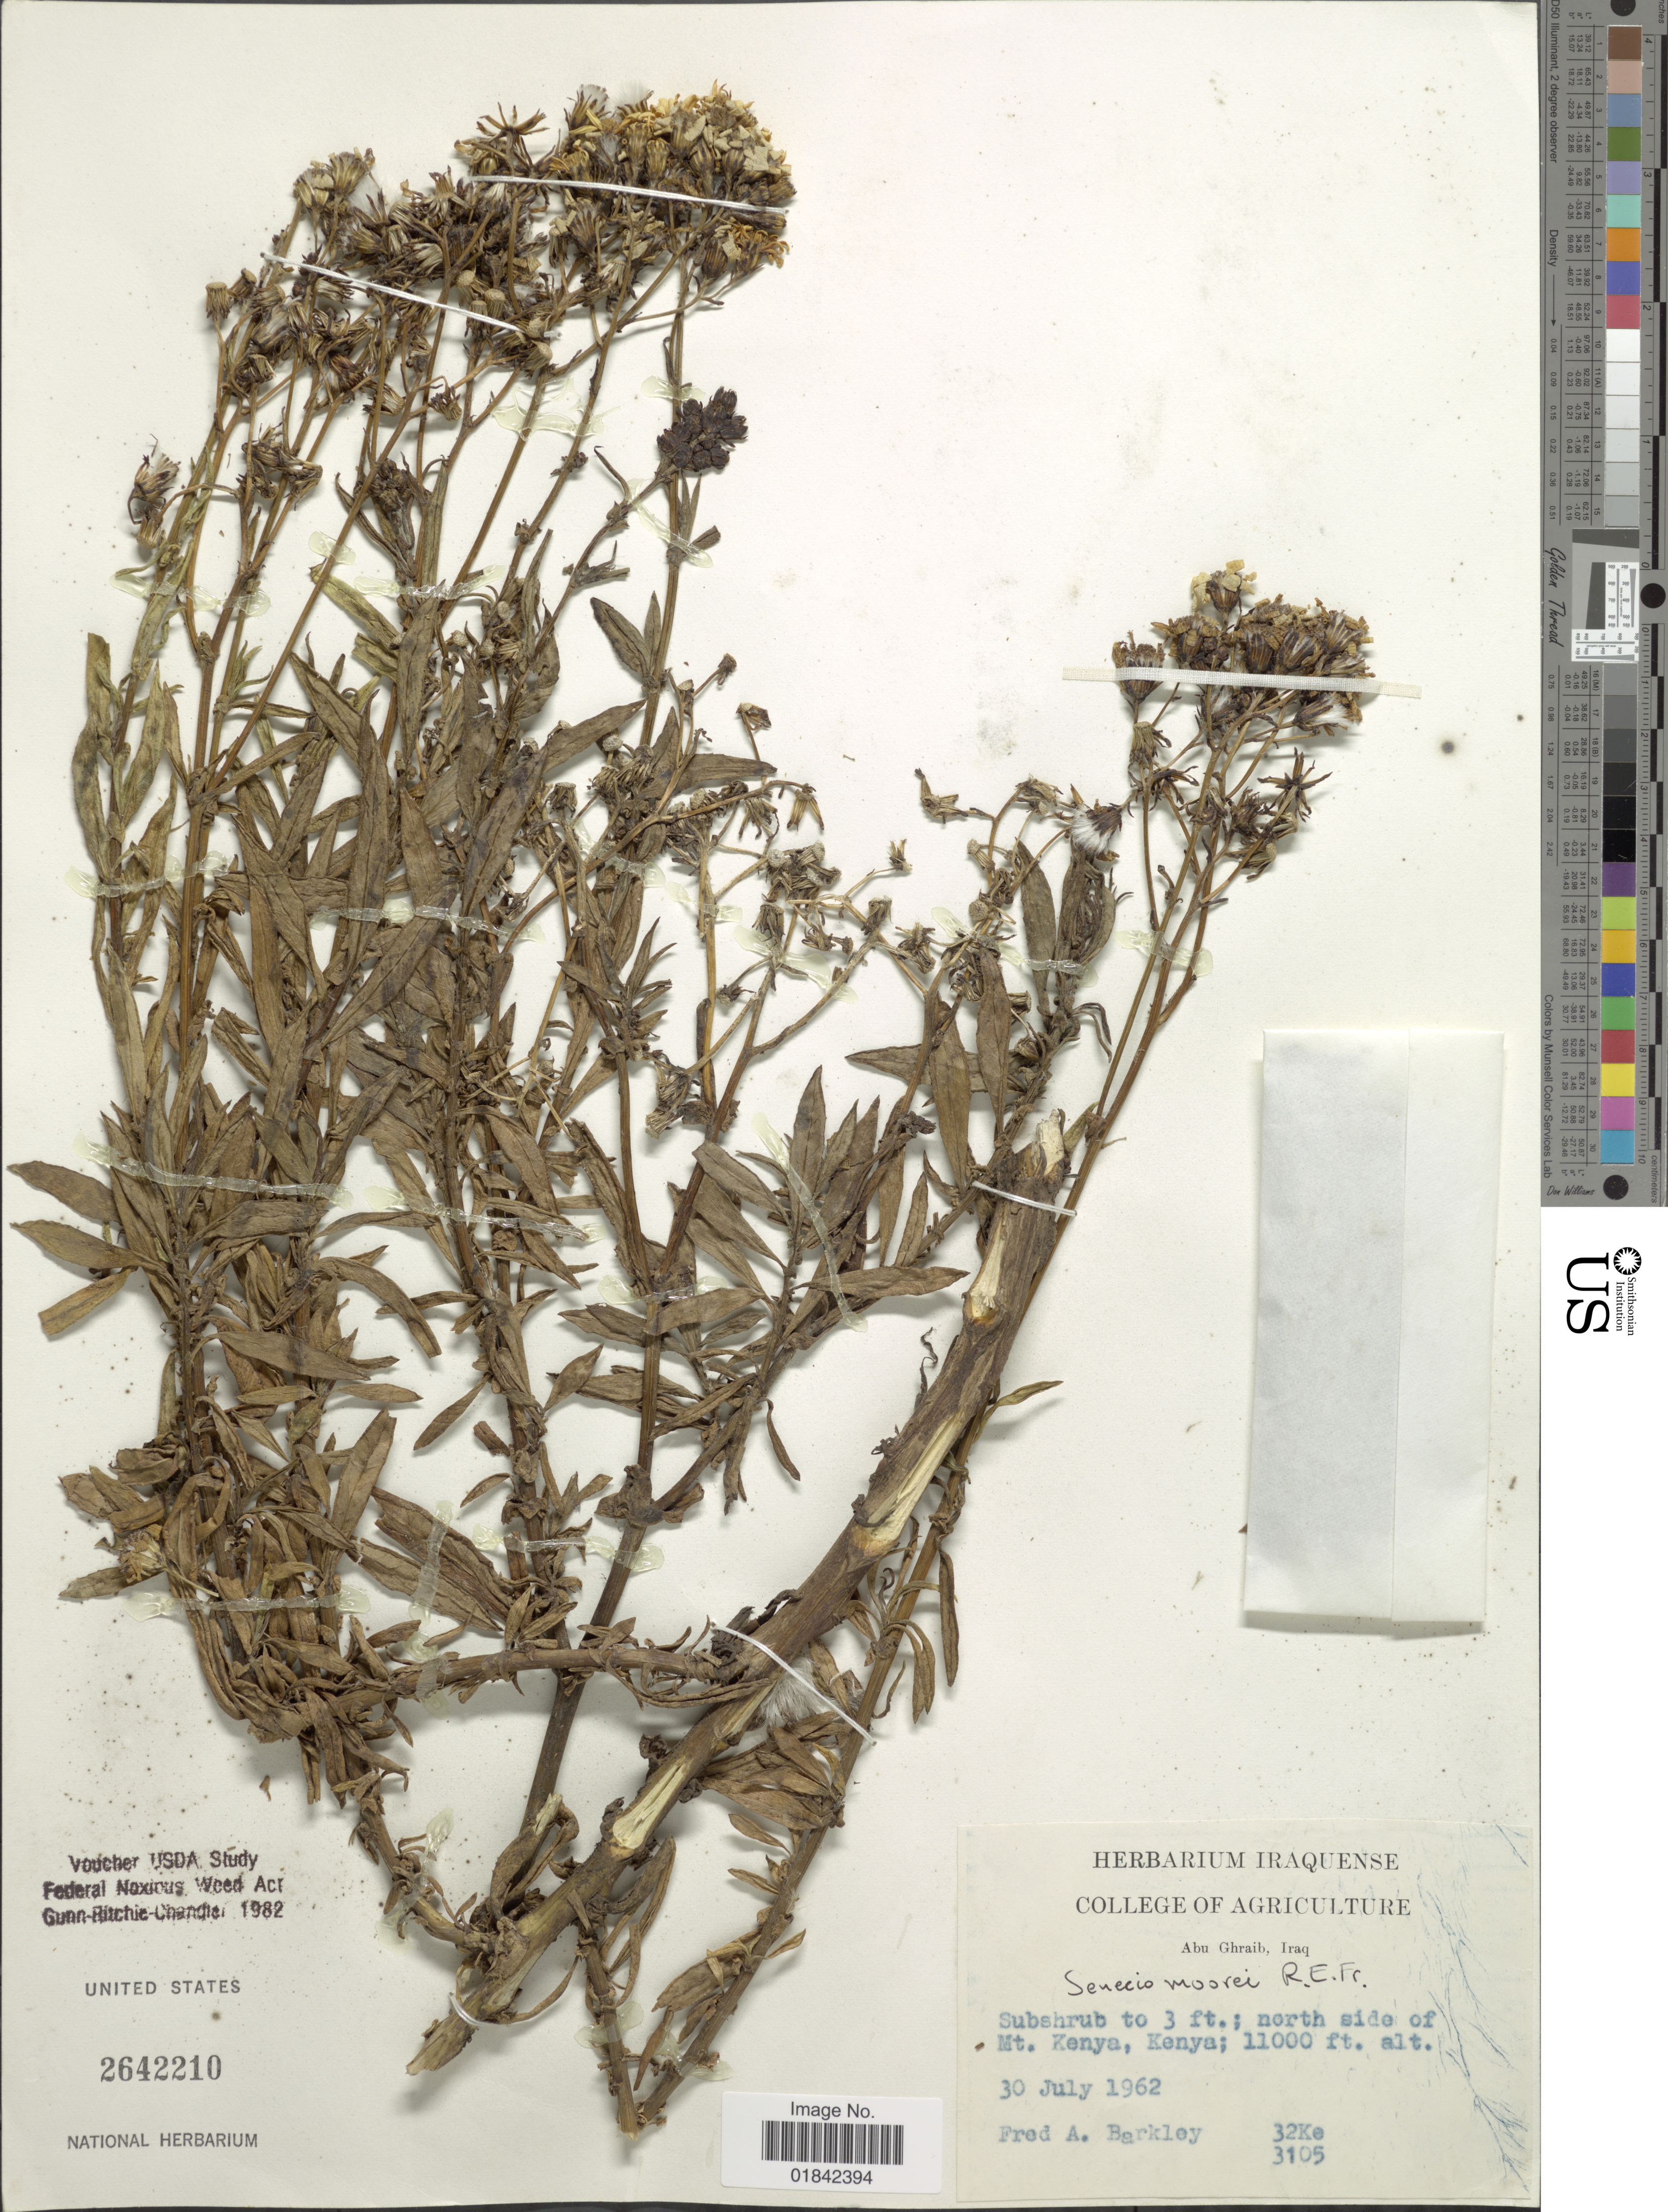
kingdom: Plantae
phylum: Tracheophyta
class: Magnoliopsida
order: Asterales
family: Asteraceae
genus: Senecio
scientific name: Senecio moorei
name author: R.E. Fr.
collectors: F. A. Barkley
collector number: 32KE3105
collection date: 1962-07-30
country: Kenya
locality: North side of Mt. Kenya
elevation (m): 3353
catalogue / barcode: US 2642210